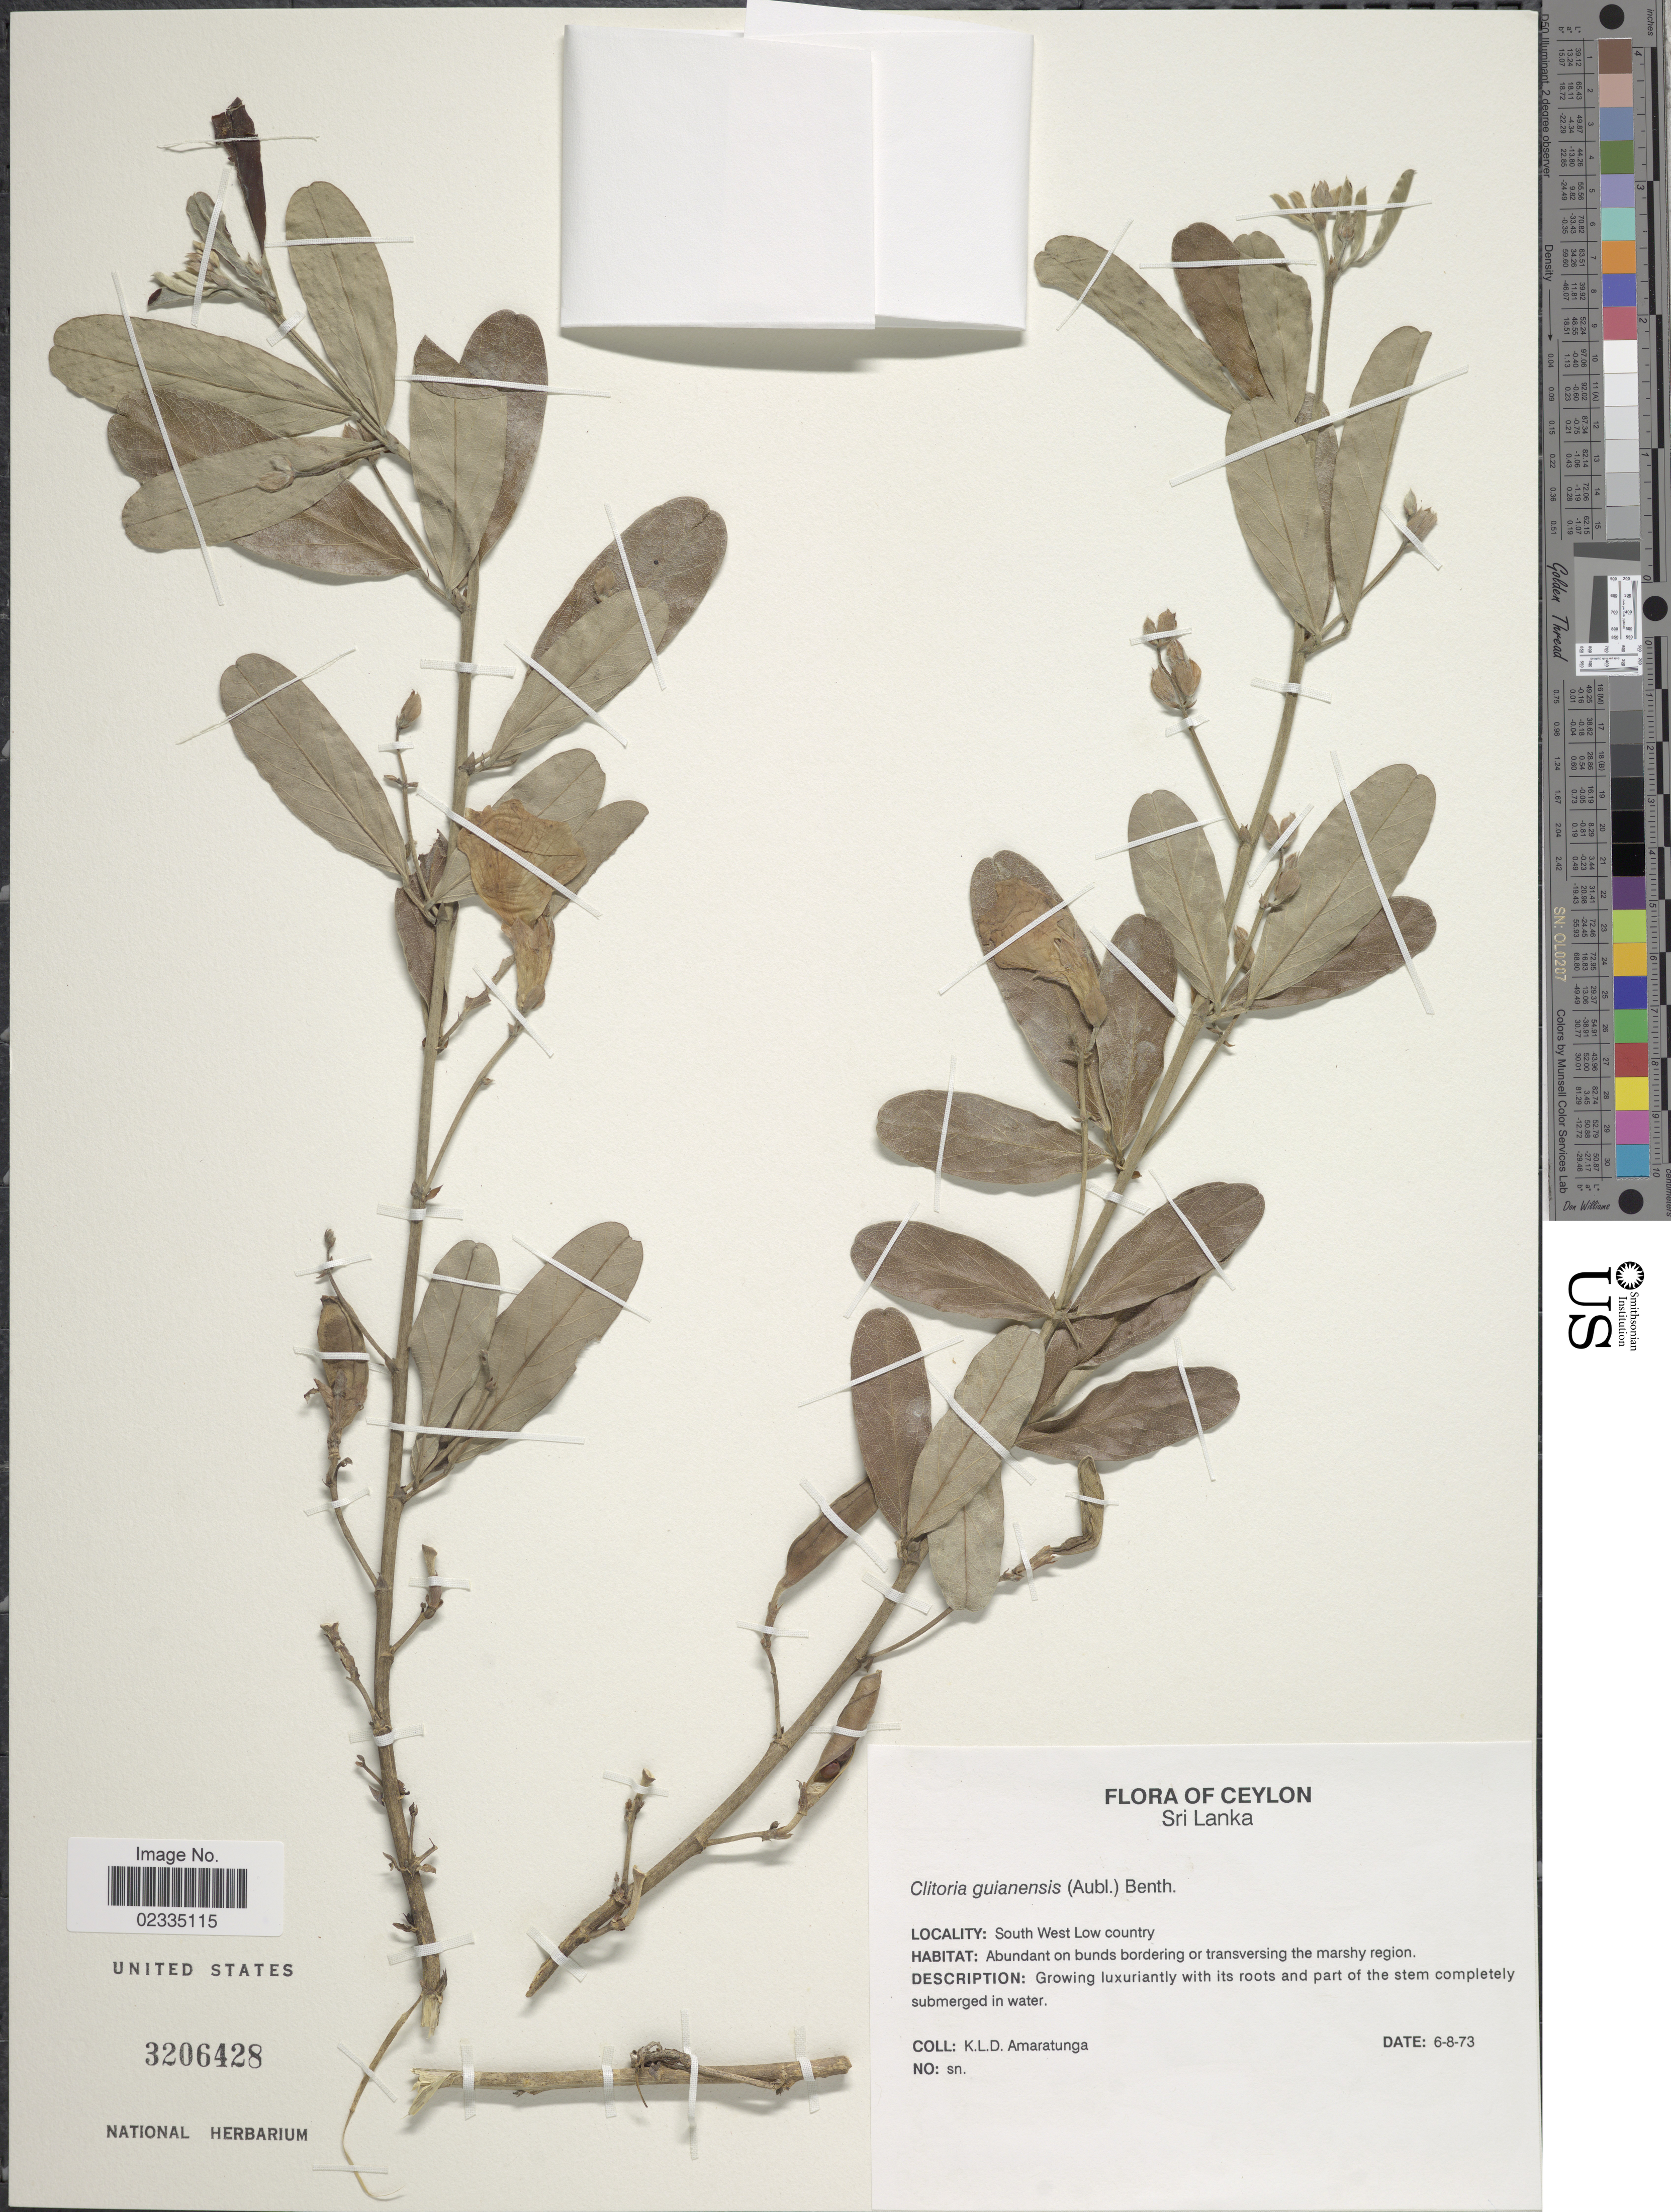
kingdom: Plantae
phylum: Tracheophyta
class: Magnoliopsida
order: Fabales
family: Fabaceae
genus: Clitoria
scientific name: Clitoria guianensis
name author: (Aubl.) Benth.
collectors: K. Amaratunga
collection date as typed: Transcribed d/m/y: 6/8/73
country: Sri Lanka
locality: Ceylon, South West Low country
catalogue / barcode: US 3206428